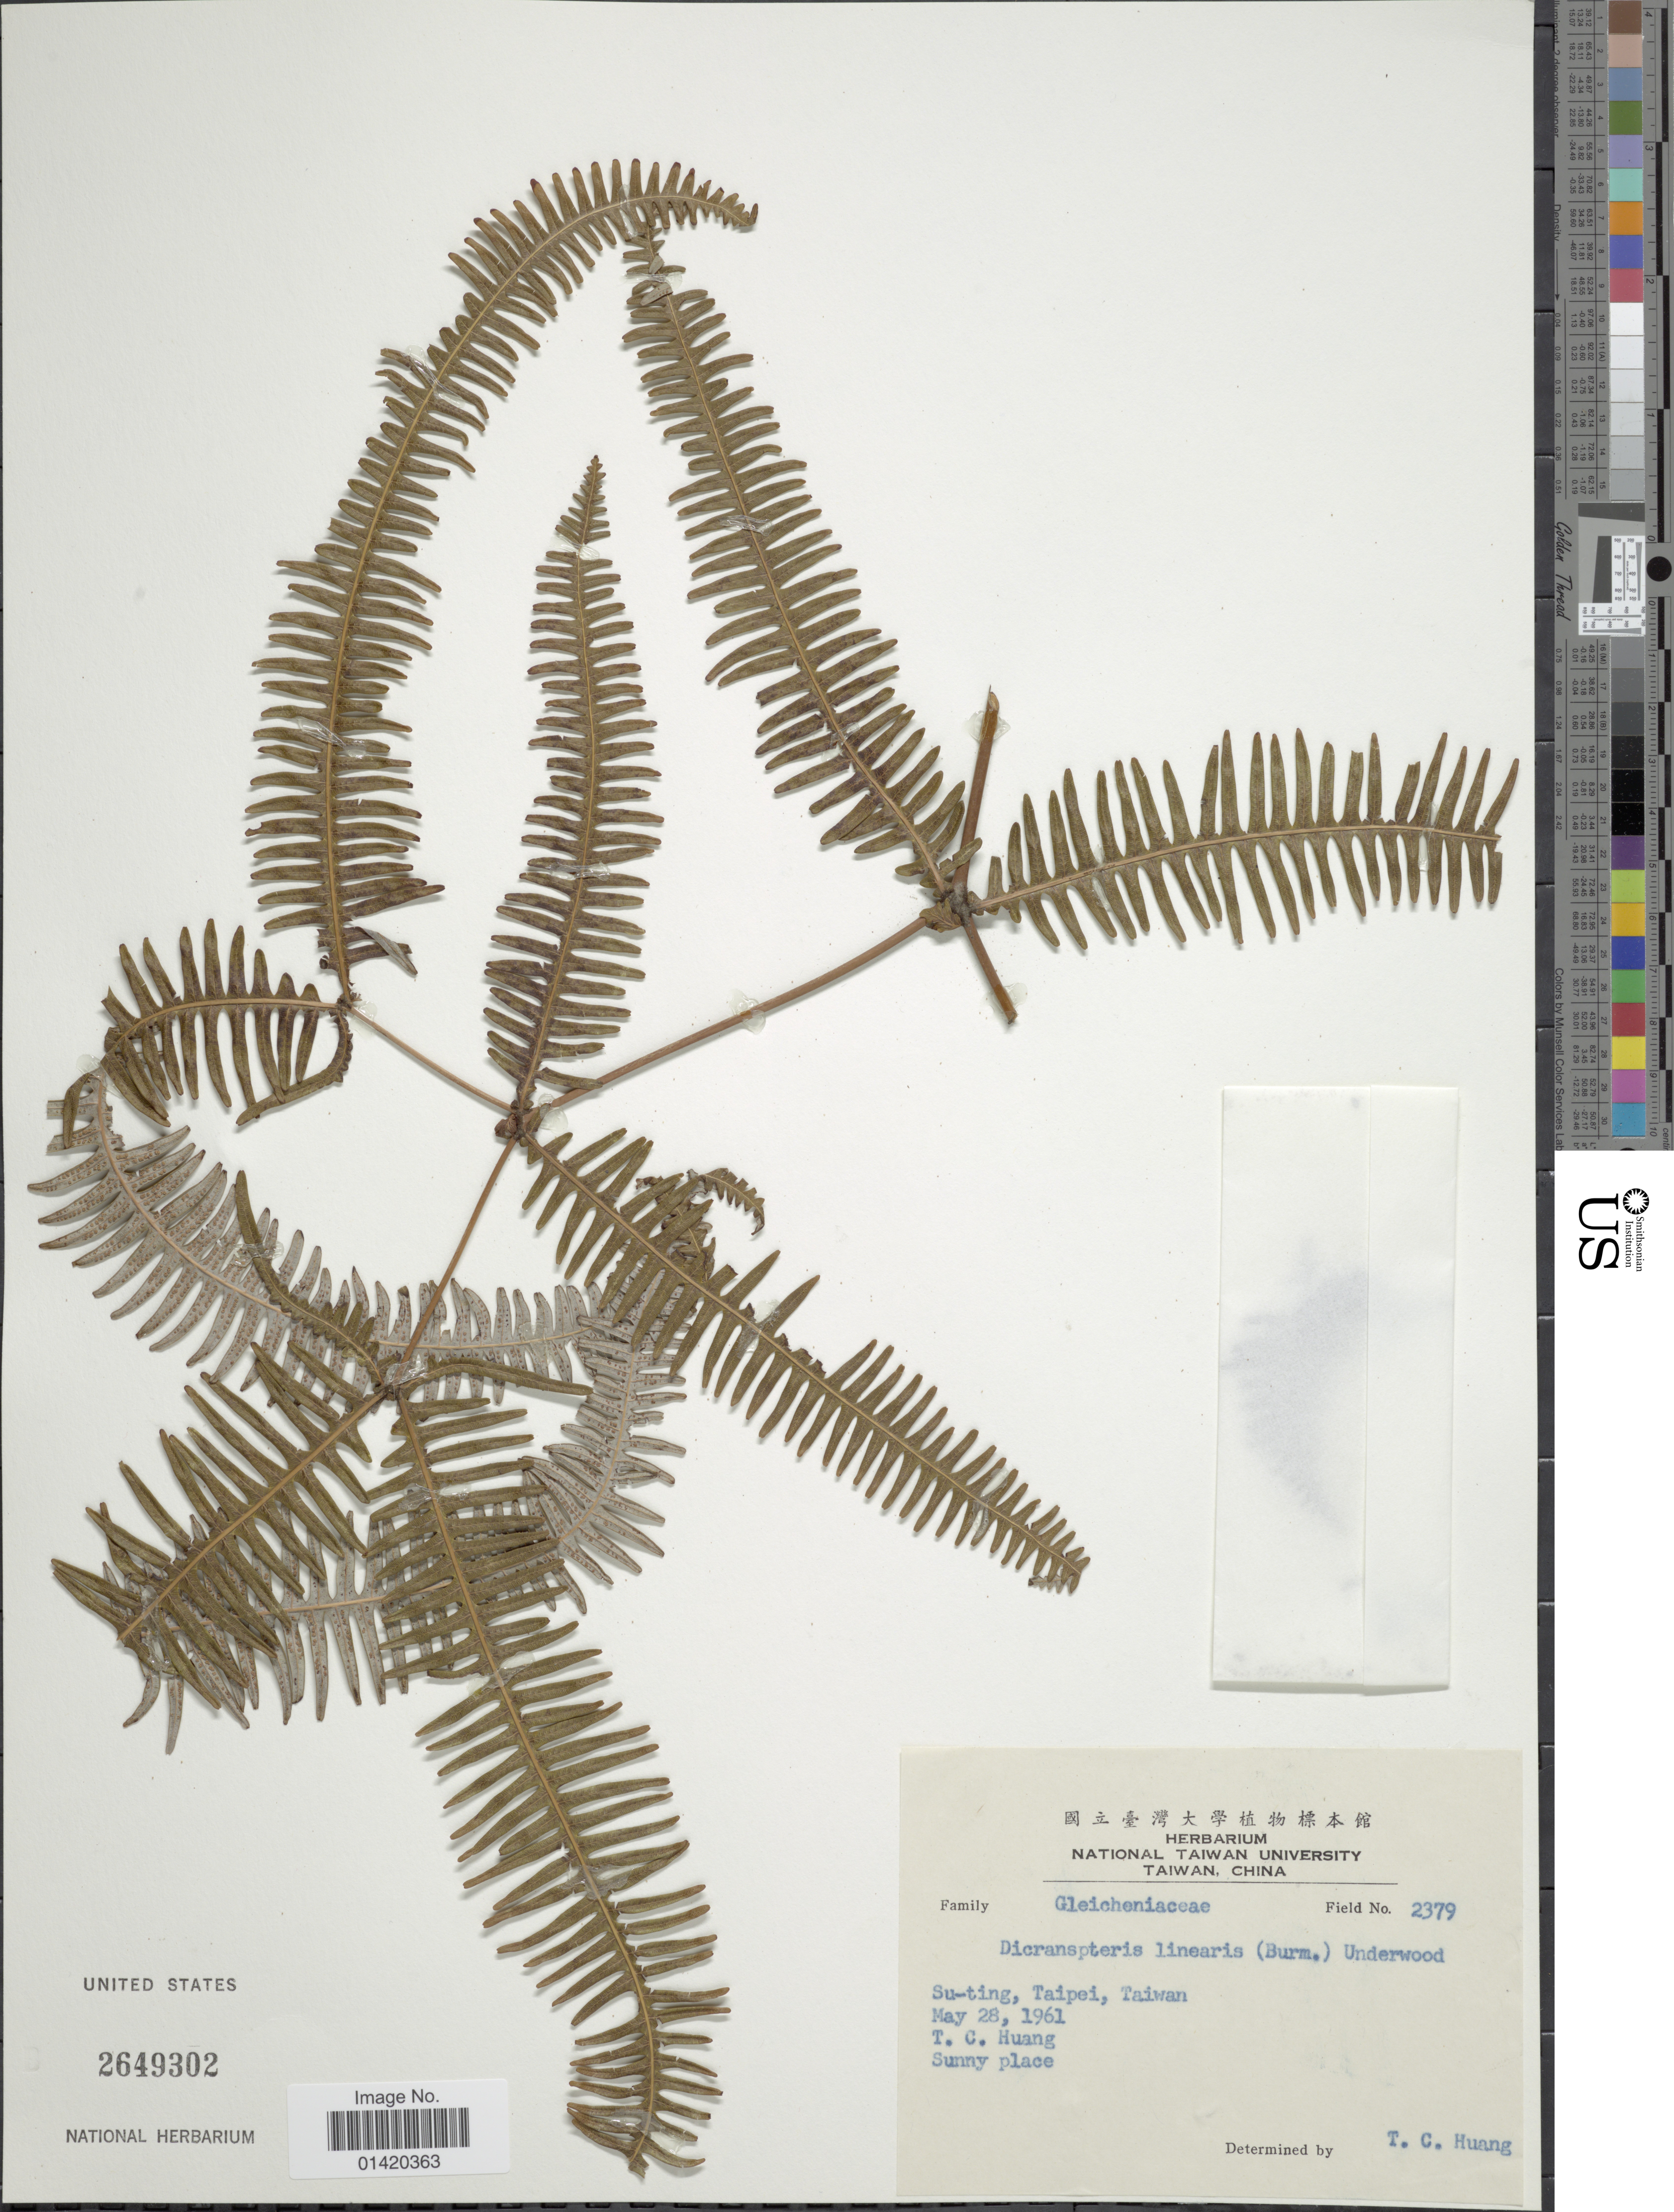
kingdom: Plantae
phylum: Tracheophyta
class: Polypodiopsida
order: Gleicheniales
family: Gleicheniaceae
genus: Dicranopteris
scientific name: Dicranopteris linearis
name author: (Burm. f.) Underw.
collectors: T. Huang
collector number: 2379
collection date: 1961-05-28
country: Taiwan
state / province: Taipei City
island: Taiwan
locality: Su-Ting, Taipei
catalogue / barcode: US 2649302